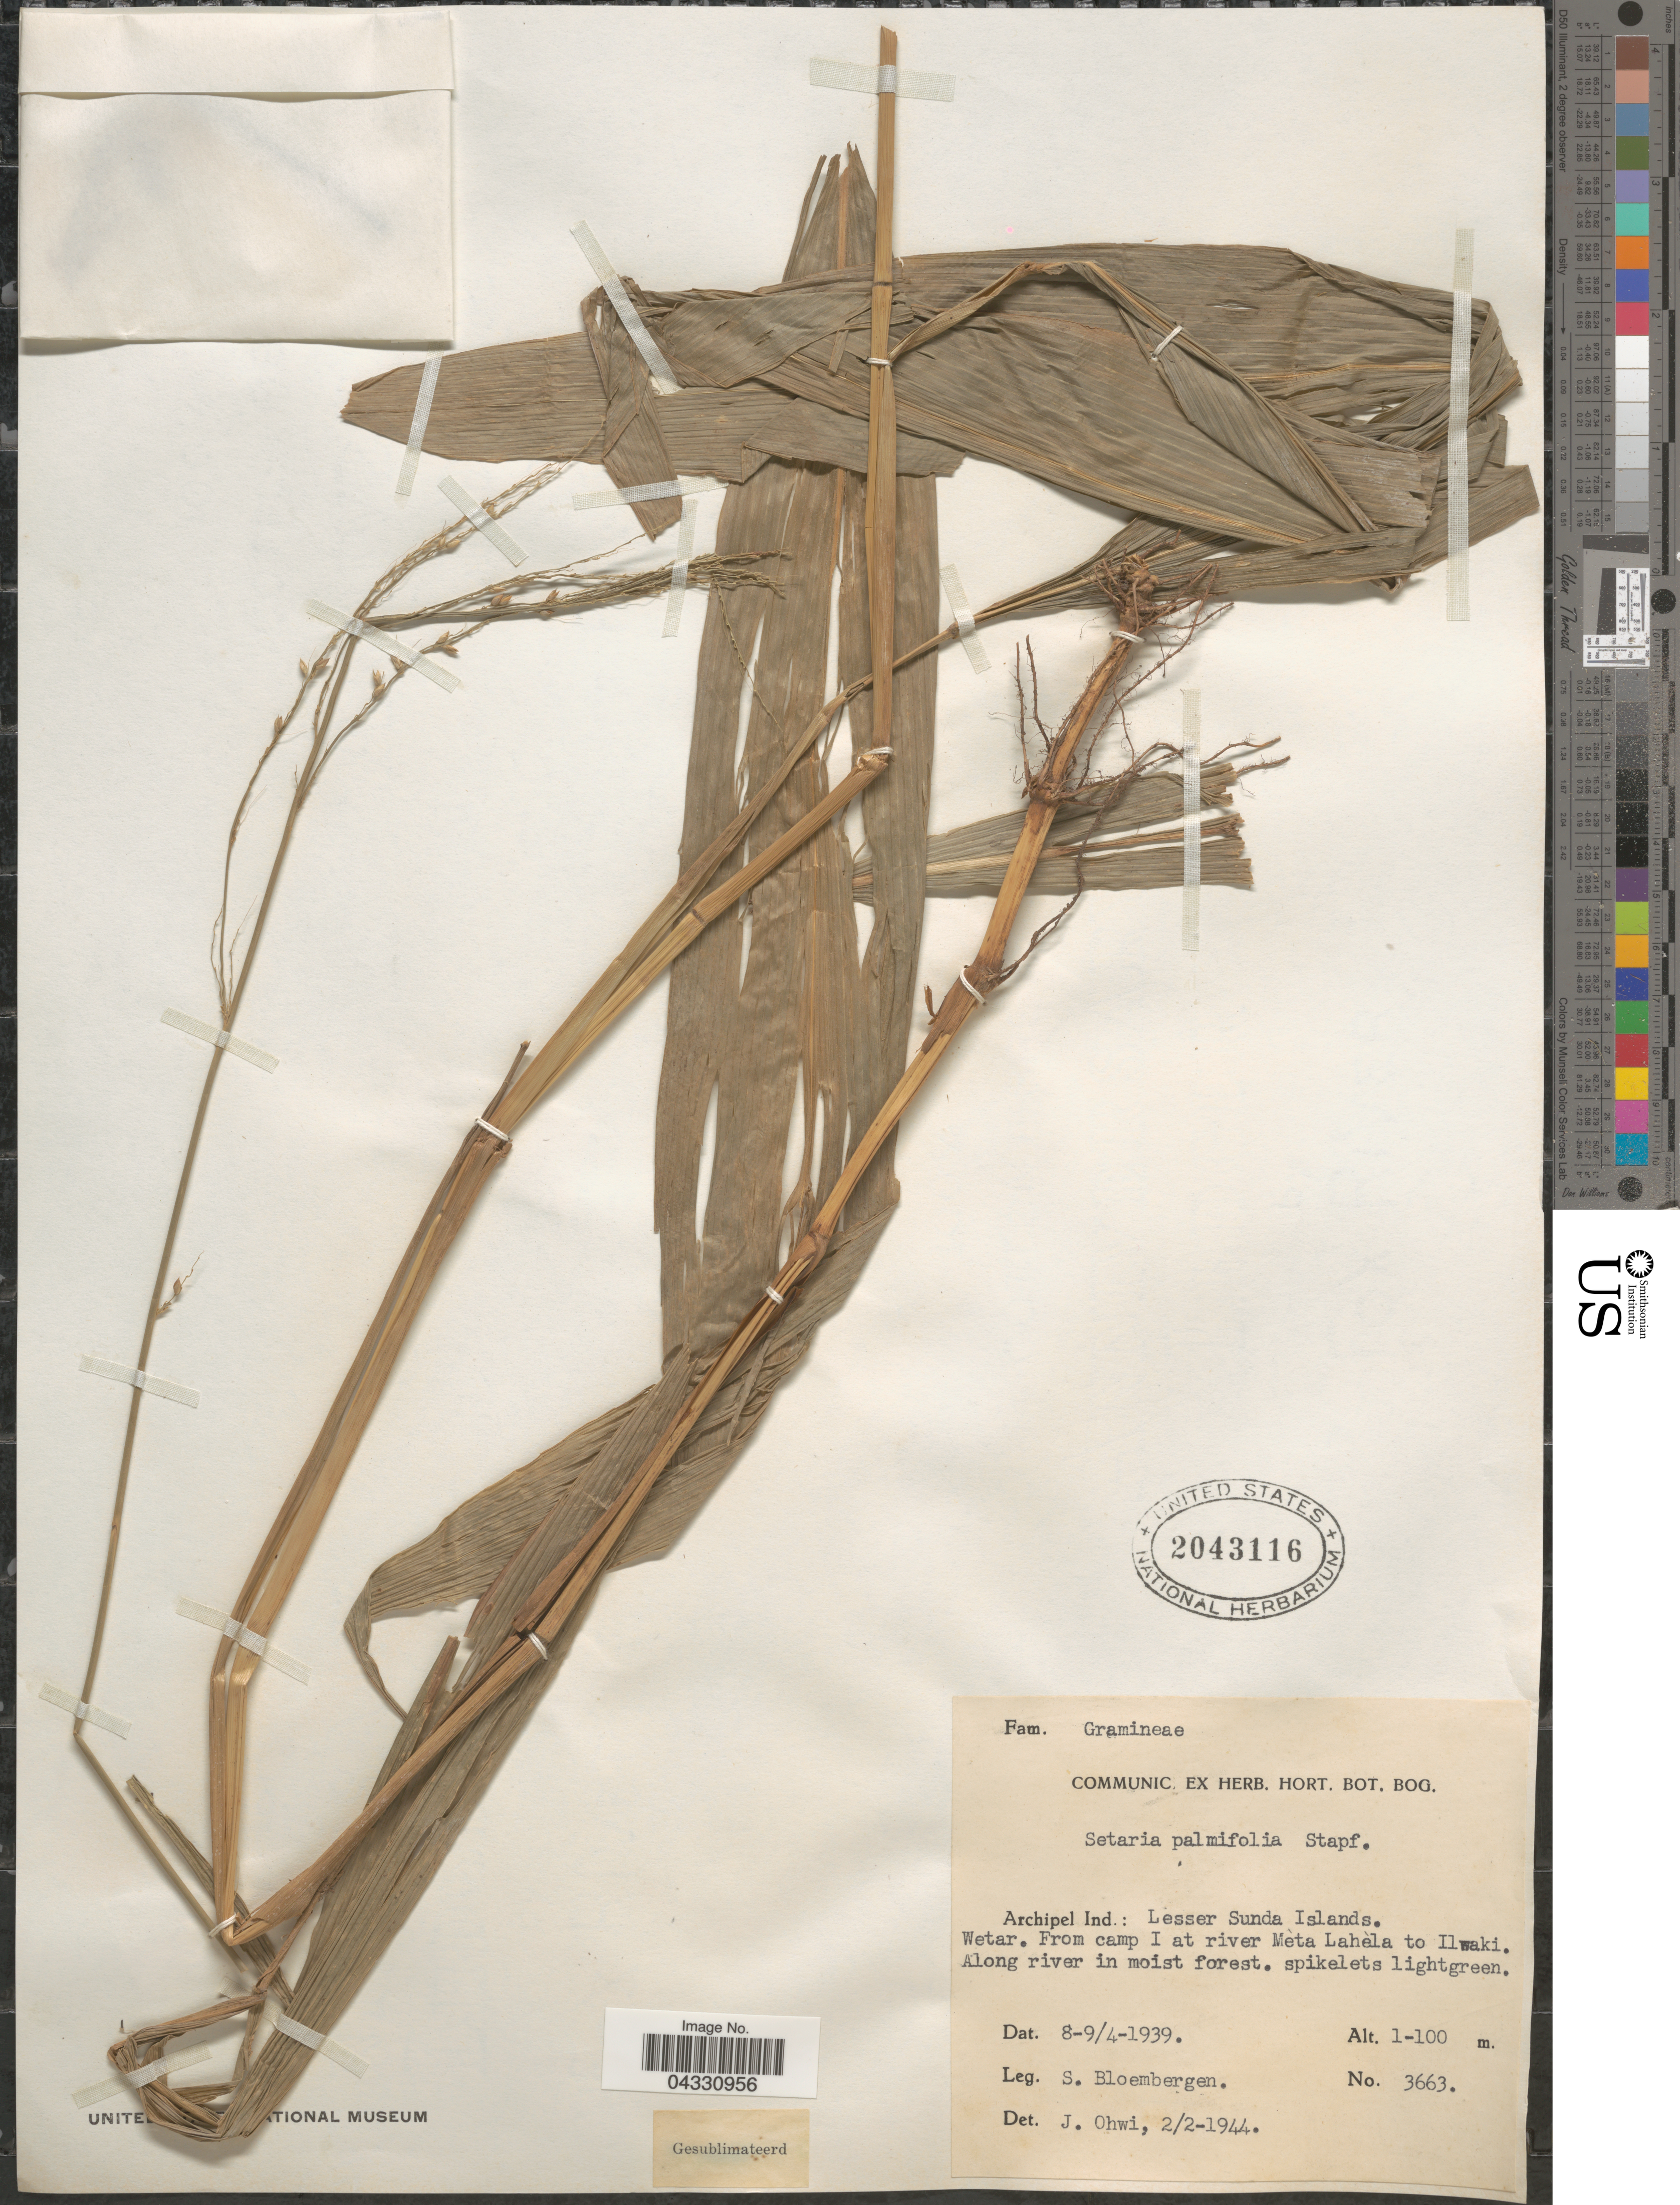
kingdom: Plantae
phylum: Tracheophyta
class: Liliopsida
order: Poales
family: Poaceae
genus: Setaria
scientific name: Setaria palmifolia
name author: (J. Koenig) Stapf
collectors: S. Bloembergen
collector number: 3663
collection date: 1939-04-08/1939-04-09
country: Indonesia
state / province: Nusa Tenggara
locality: Archipel. Ind.: Lesser Sunda Islands. Wetar, From camp I at river Meta Lahela to Ilwaki.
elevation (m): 1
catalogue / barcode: US 2043116